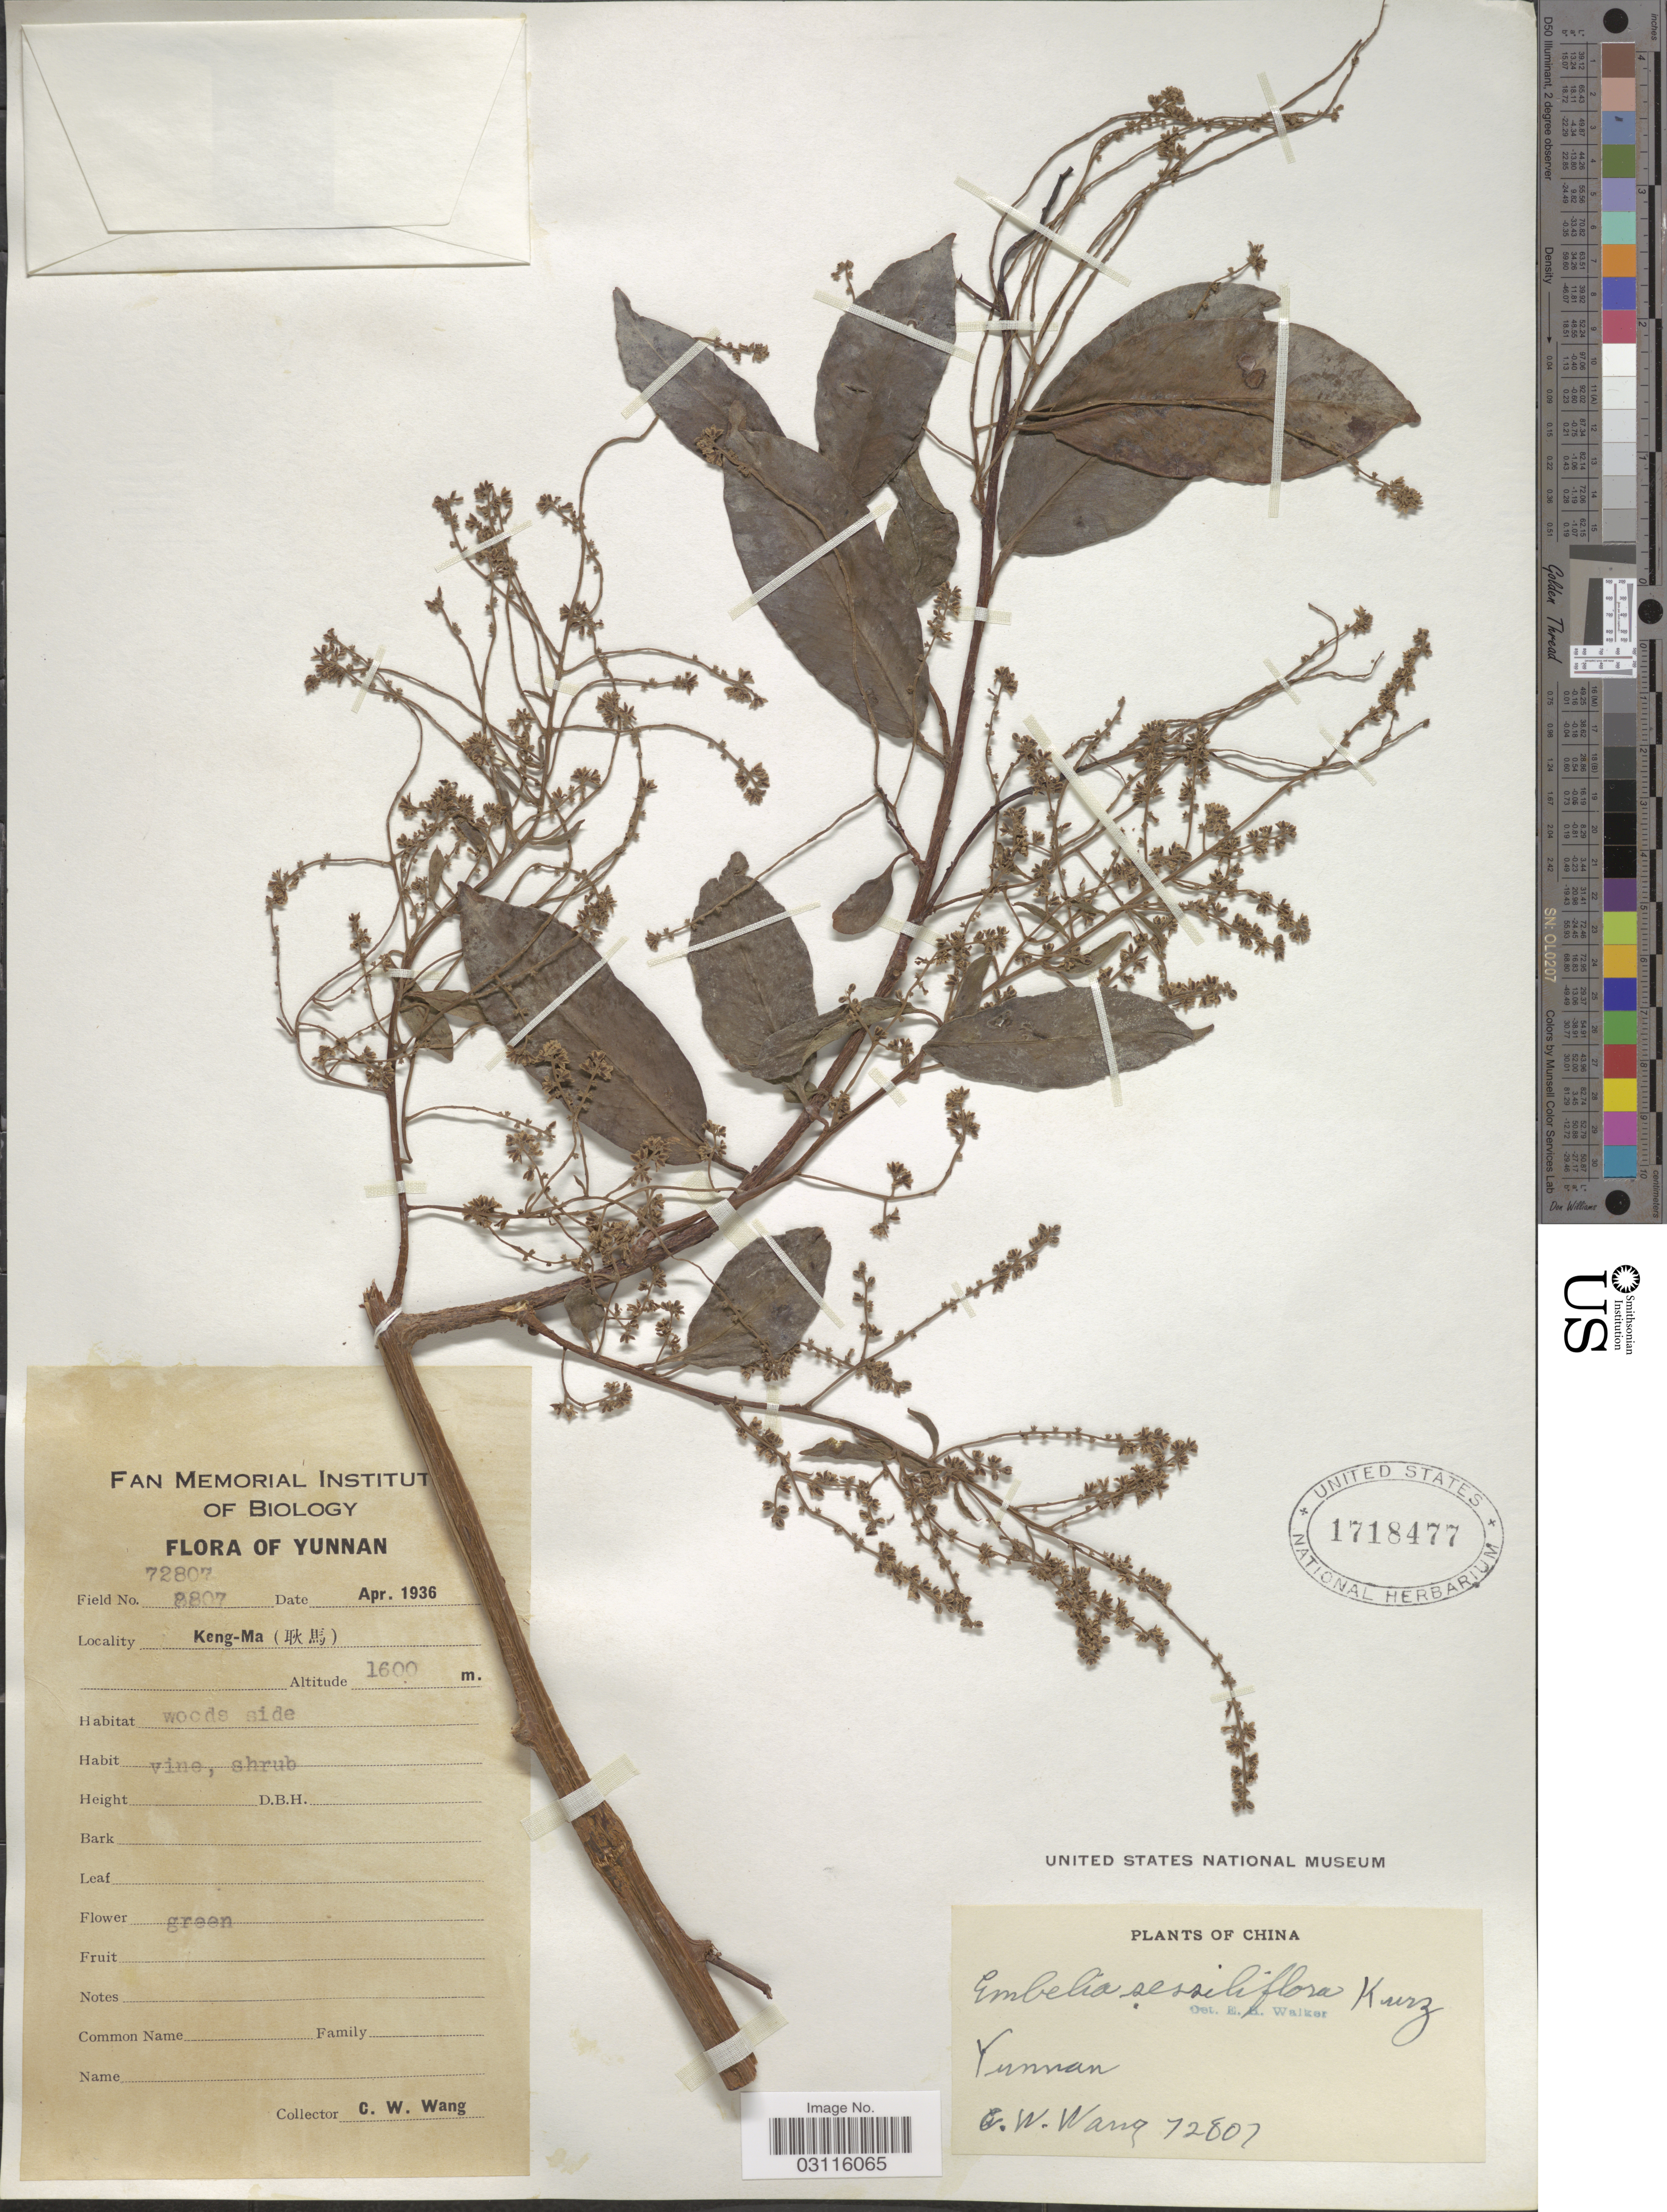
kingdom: Plantae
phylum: Tracheophyta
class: Magnoliopsida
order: Ericales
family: Primulaceae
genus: Embelia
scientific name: Embelia sessiliflora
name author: Kurz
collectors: C. W. Wang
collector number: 72807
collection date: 1936-04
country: China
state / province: Yunnan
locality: Keng-Ma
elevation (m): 1600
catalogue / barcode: US 1718477